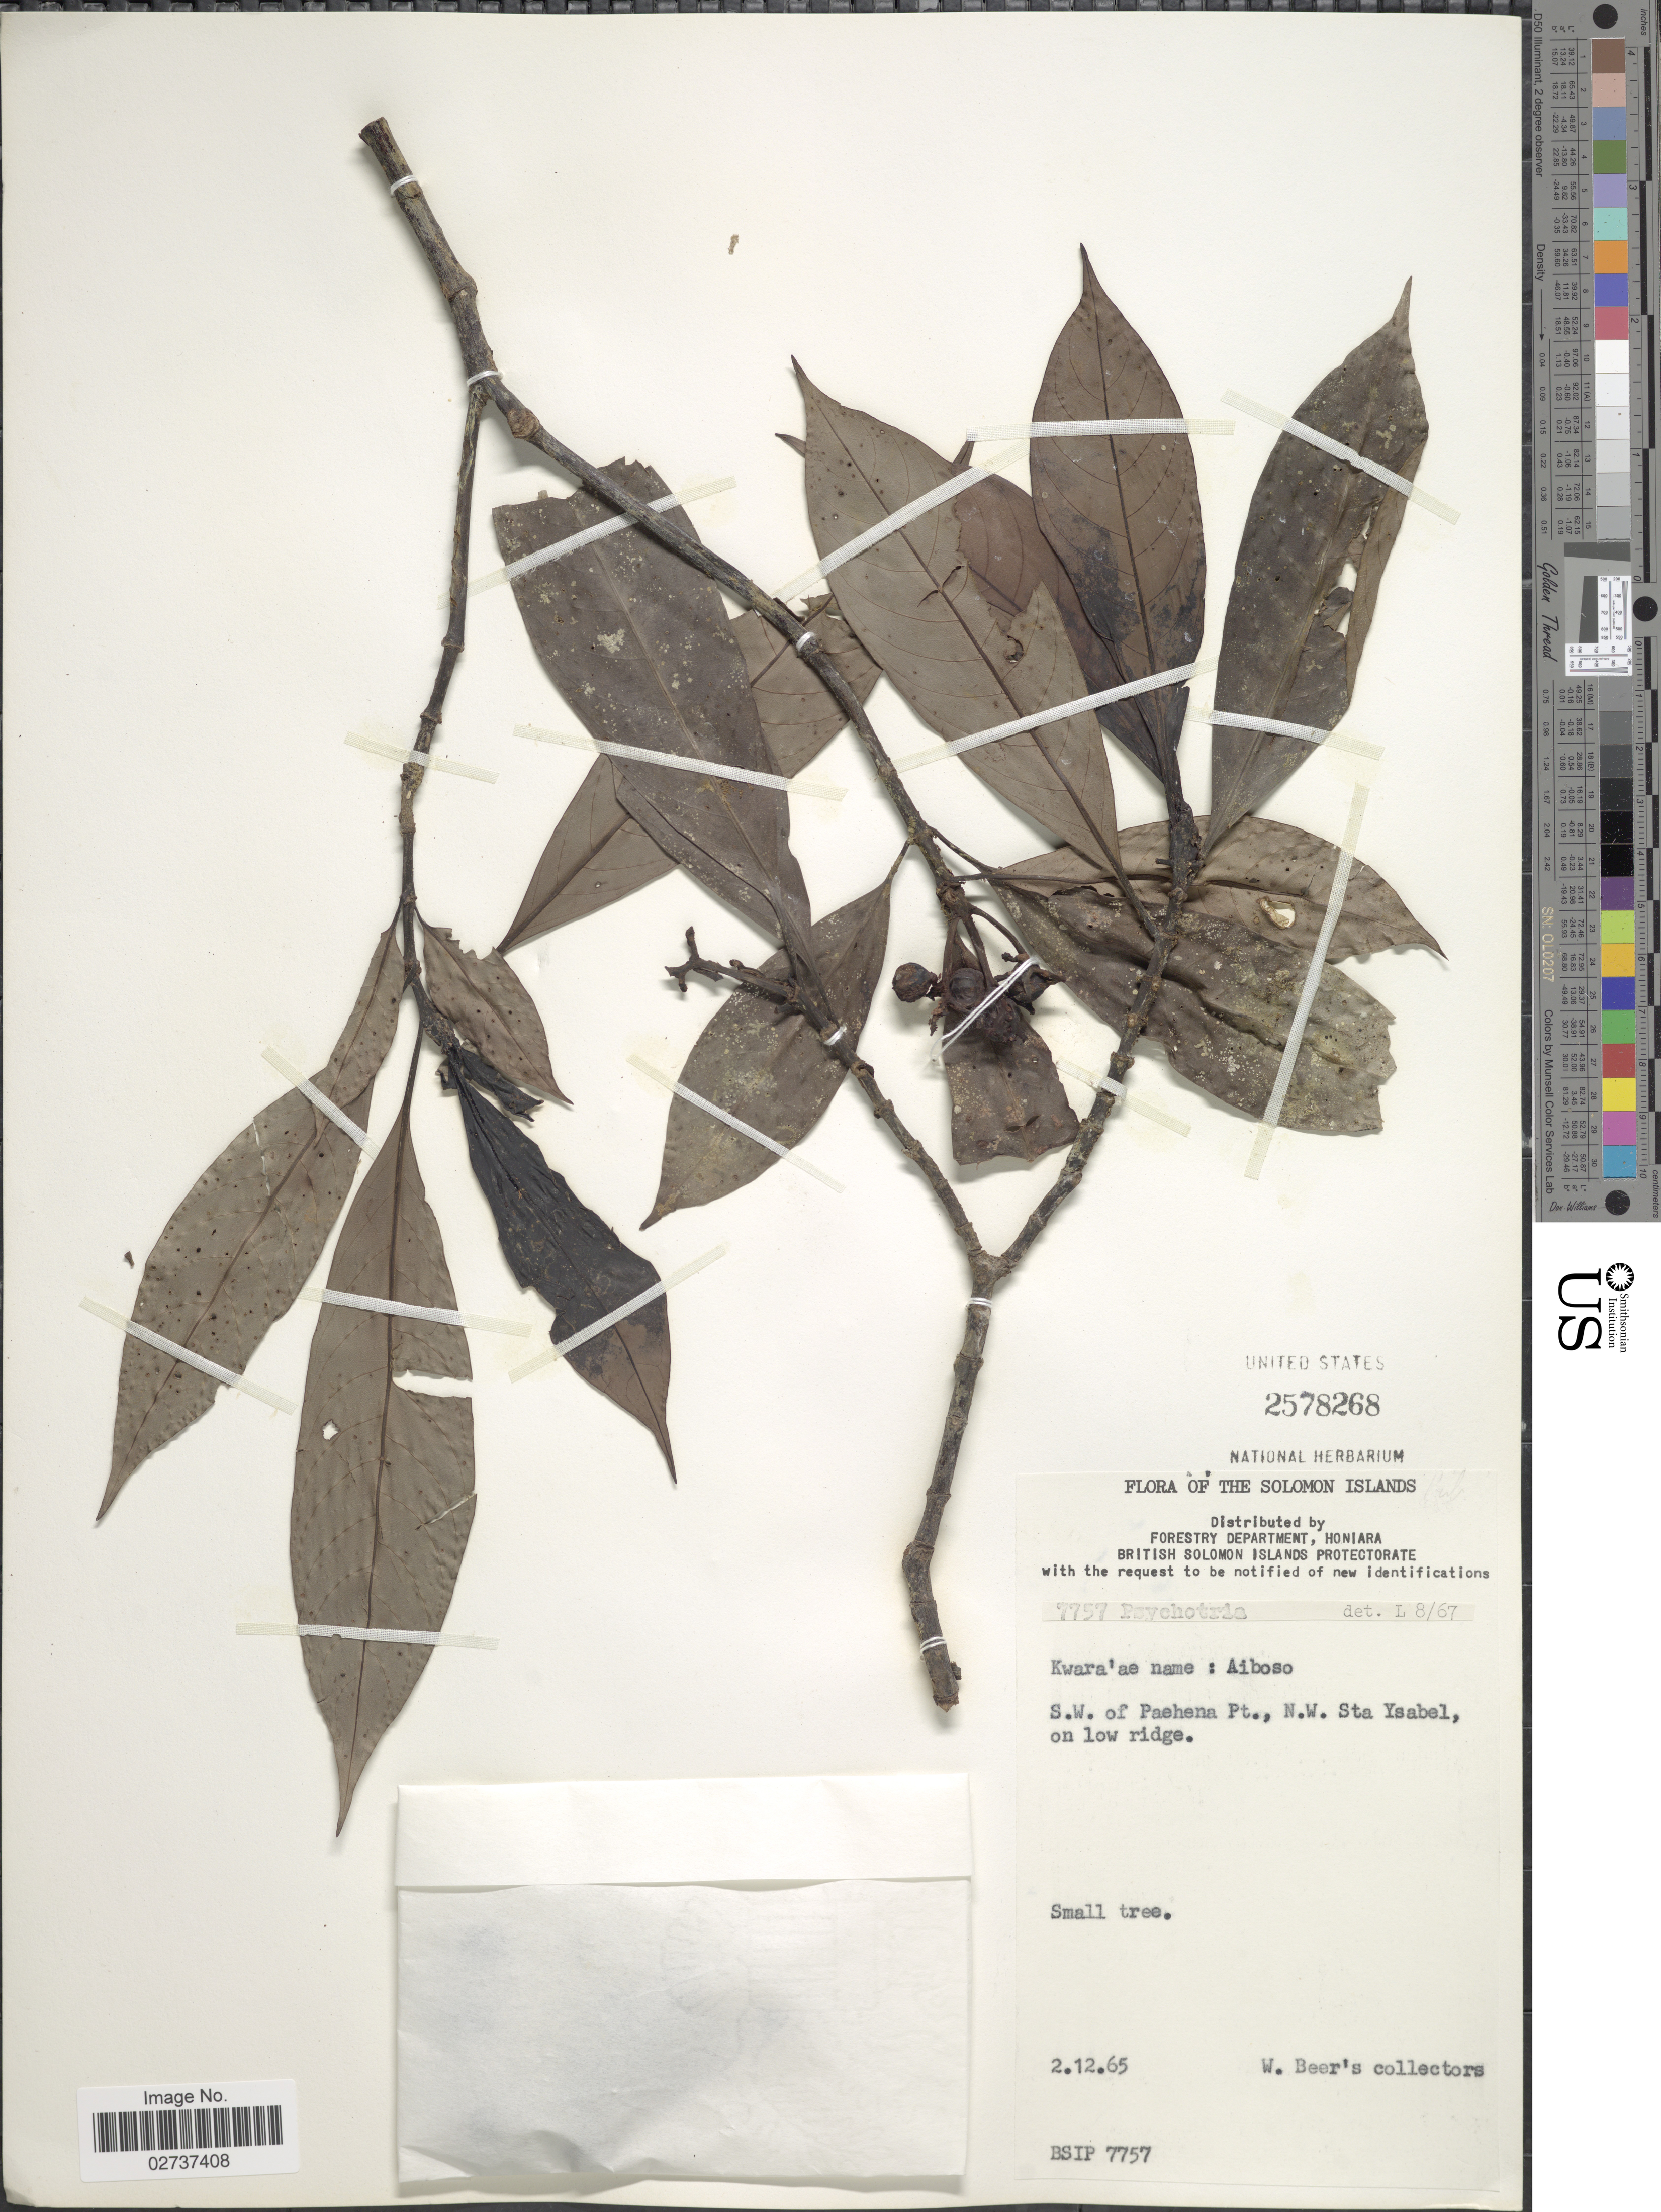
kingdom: Plantae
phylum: Tracheophyta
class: Magnoliopsida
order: Gentianales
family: Rubiaceae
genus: Psychotria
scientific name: Psychotria sp.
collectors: W. Beer's Collectors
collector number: BSIP 7757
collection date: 1965-12-02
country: Solomon Islands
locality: S.W. of Paehena Pt., N.W. Sta Ysabel, on low ridge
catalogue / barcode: US 2578268